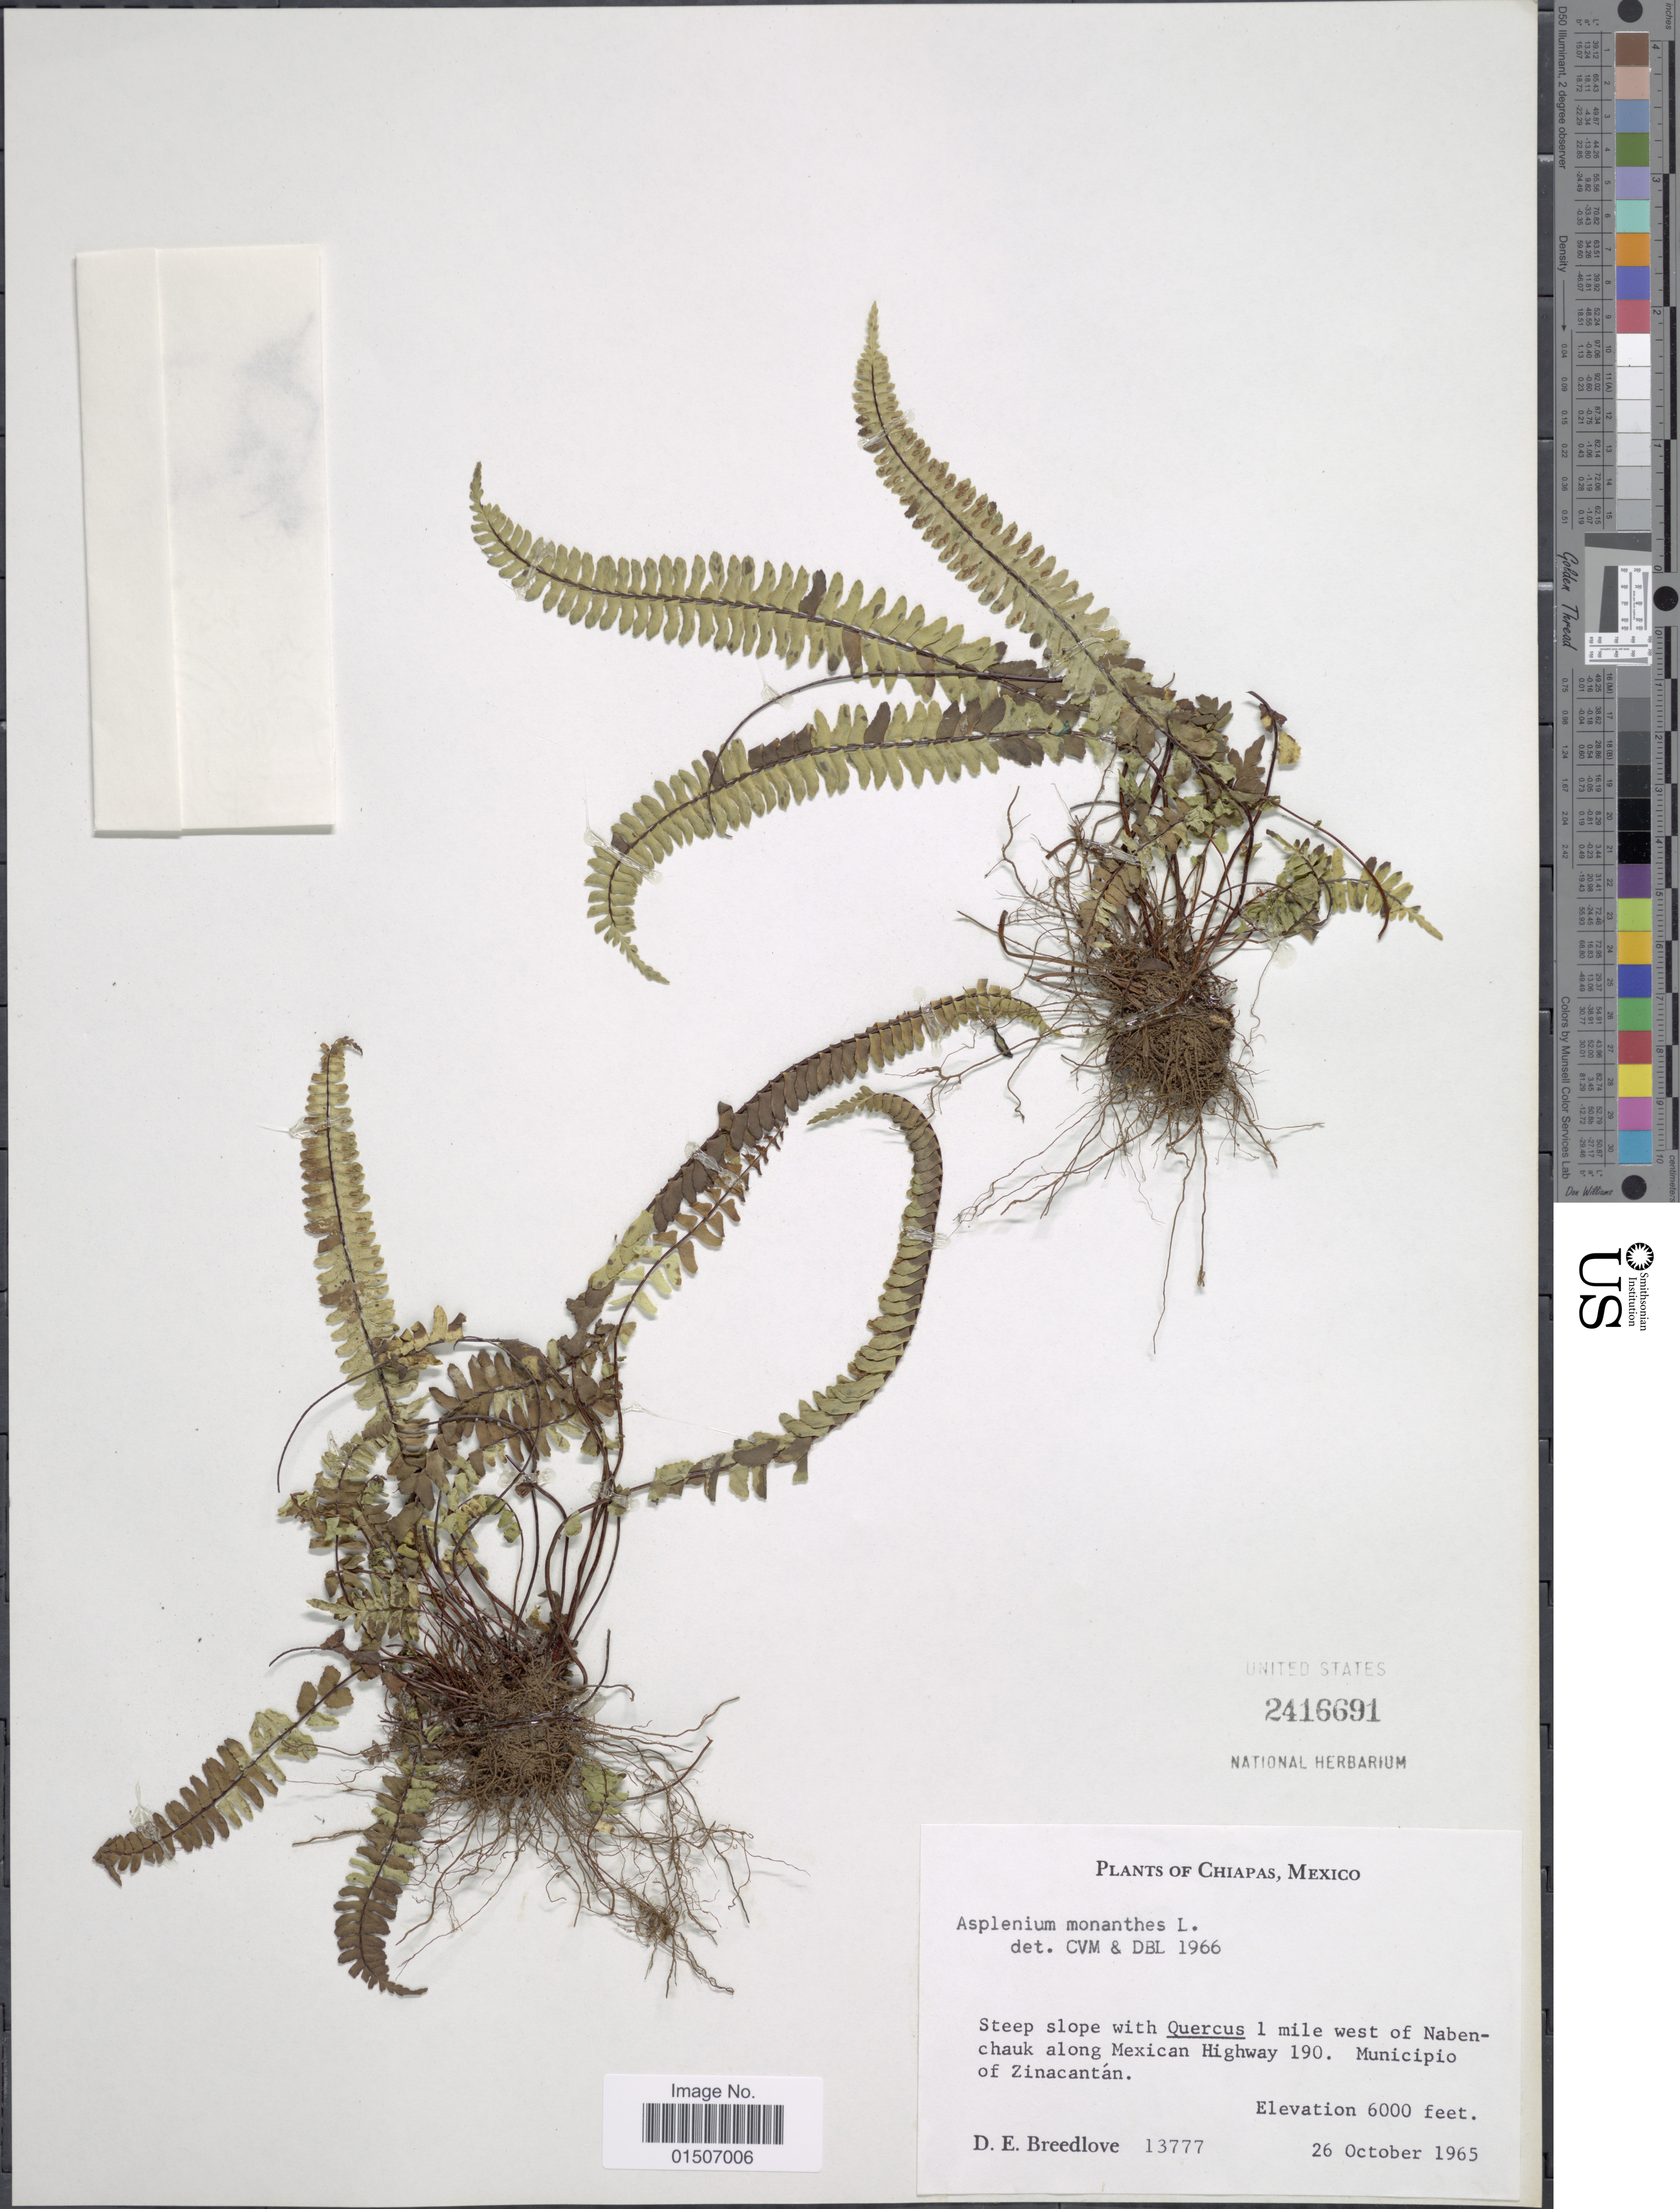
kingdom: Plantae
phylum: Tracheophyta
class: Polypodiopsida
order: Polypodiales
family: Aspleniaceae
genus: Asplenium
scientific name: Asplenium monanthes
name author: L.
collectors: D. E. Breedlove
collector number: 1377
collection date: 1965-10-26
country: Mexico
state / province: Chiapas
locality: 1 mile west of Nabenchauk along Mexican Highway, Municpio of Zinacantán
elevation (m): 1829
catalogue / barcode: US 2416691